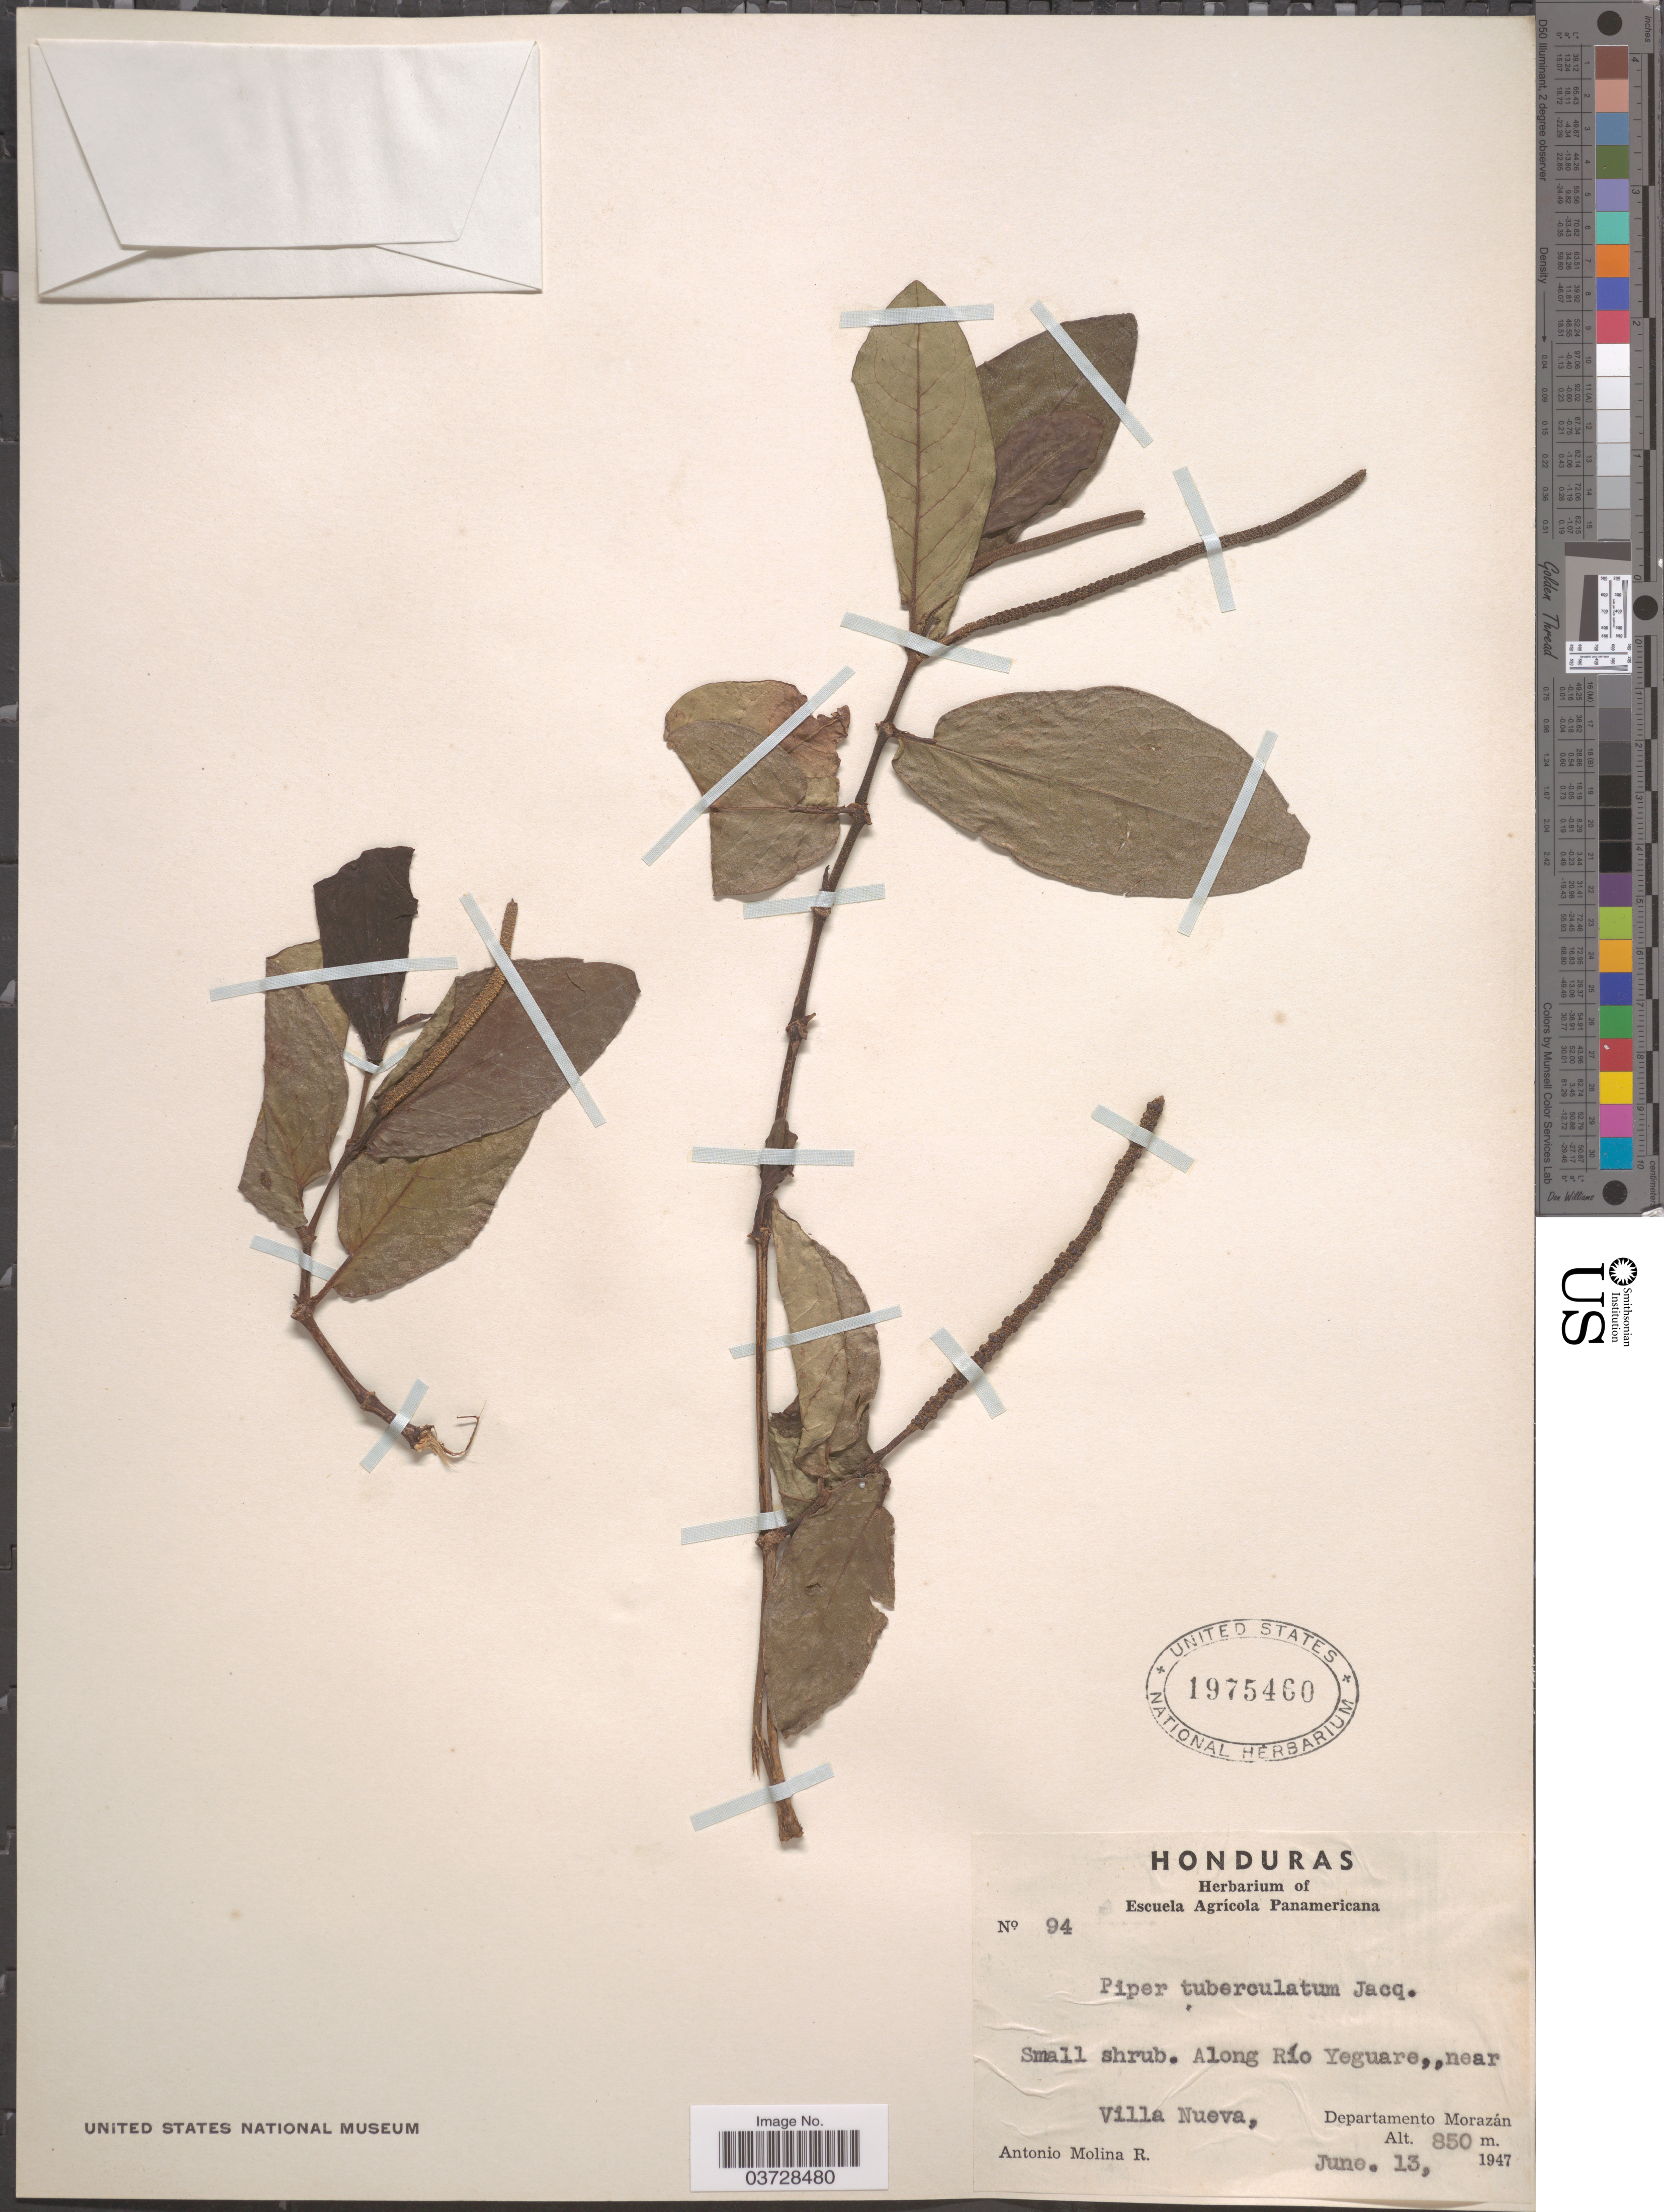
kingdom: Plantae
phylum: Tracheophyta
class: Magnoliopsida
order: Piperales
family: Piperaceae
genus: Piper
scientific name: Piper tuberculatum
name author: Jacq.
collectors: A. Molina R.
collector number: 94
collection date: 1947-06-13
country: Honduras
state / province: Fco. Morazán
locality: Along Río Yeguare, near Villa Nueva, Departamento Morazán.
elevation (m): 850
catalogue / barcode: US 1975460